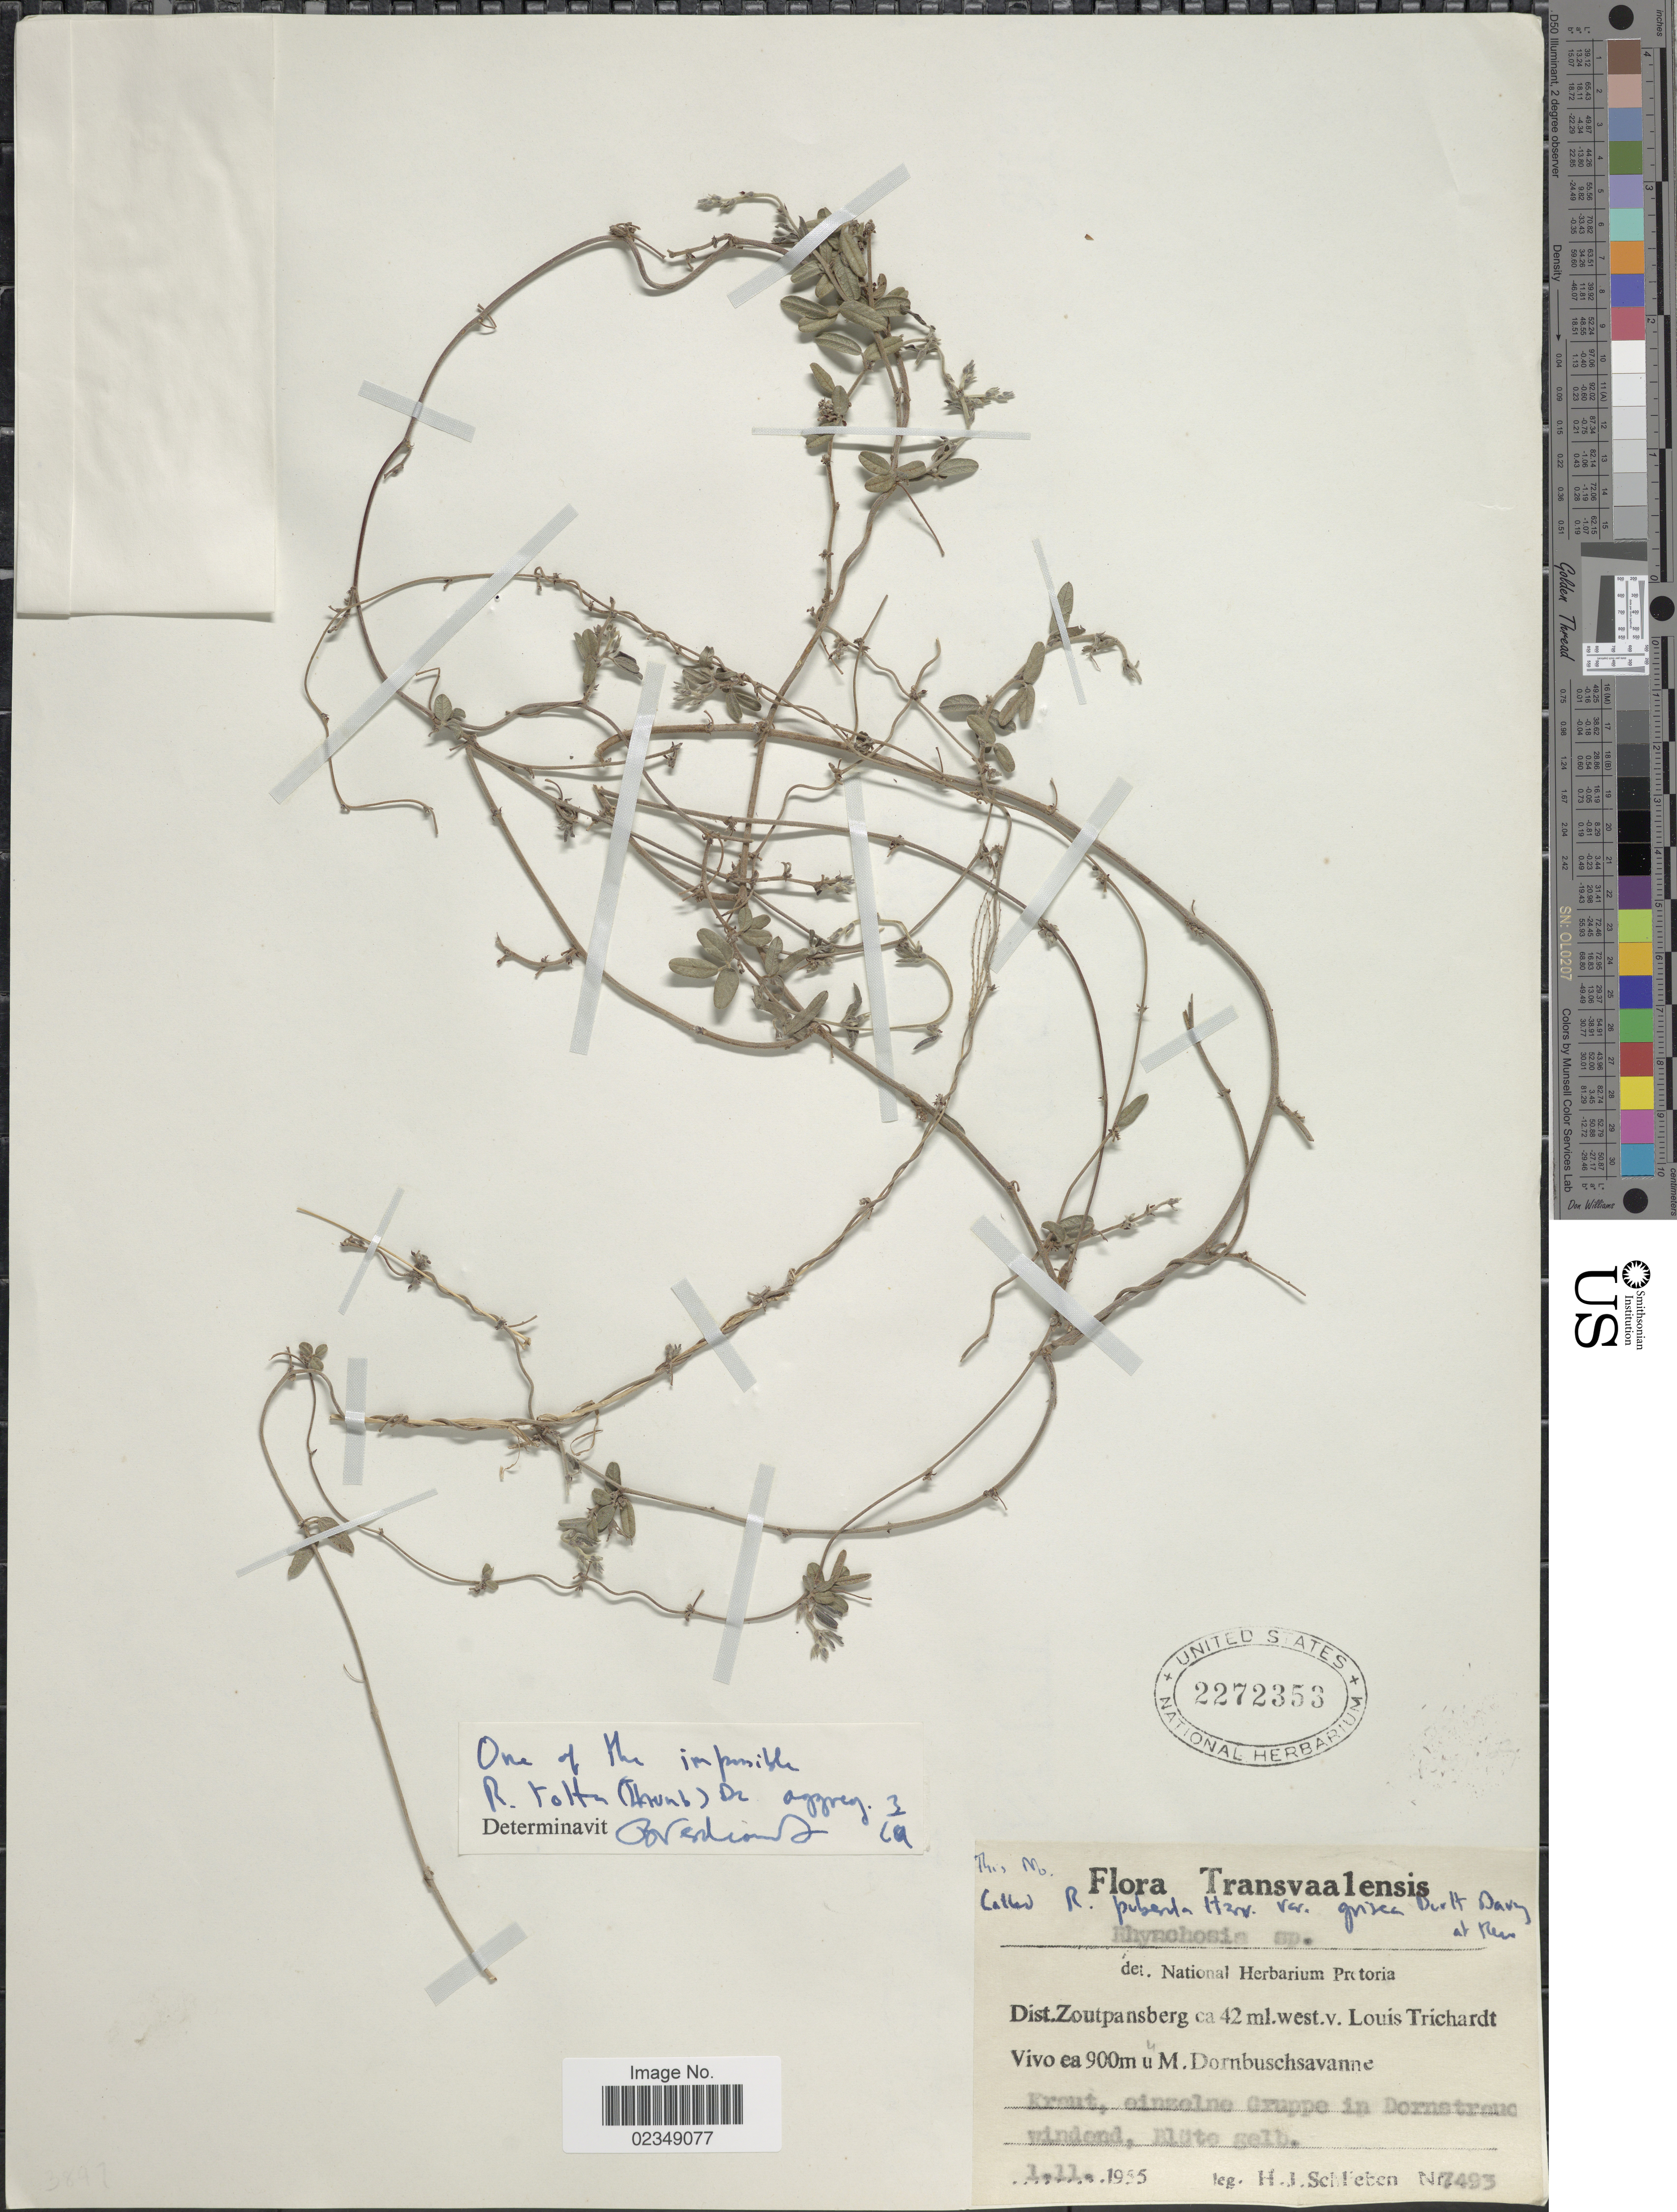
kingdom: Plantae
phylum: Tracheophyta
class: Magnoliopsida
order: Fabales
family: Fabaceae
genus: Rhynchosia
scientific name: Rhynchosia totta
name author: DC.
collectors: H. J. Schlieben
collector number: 7493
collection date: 1955-11-01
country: South Africa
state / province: Limpopo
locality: Trasnvaalensis, dist. Zoutpansberg ca 42 ml. west v. Louis Trichardt, Vio, Dornbuschsavanne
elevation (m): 900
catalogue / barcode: US 2272353